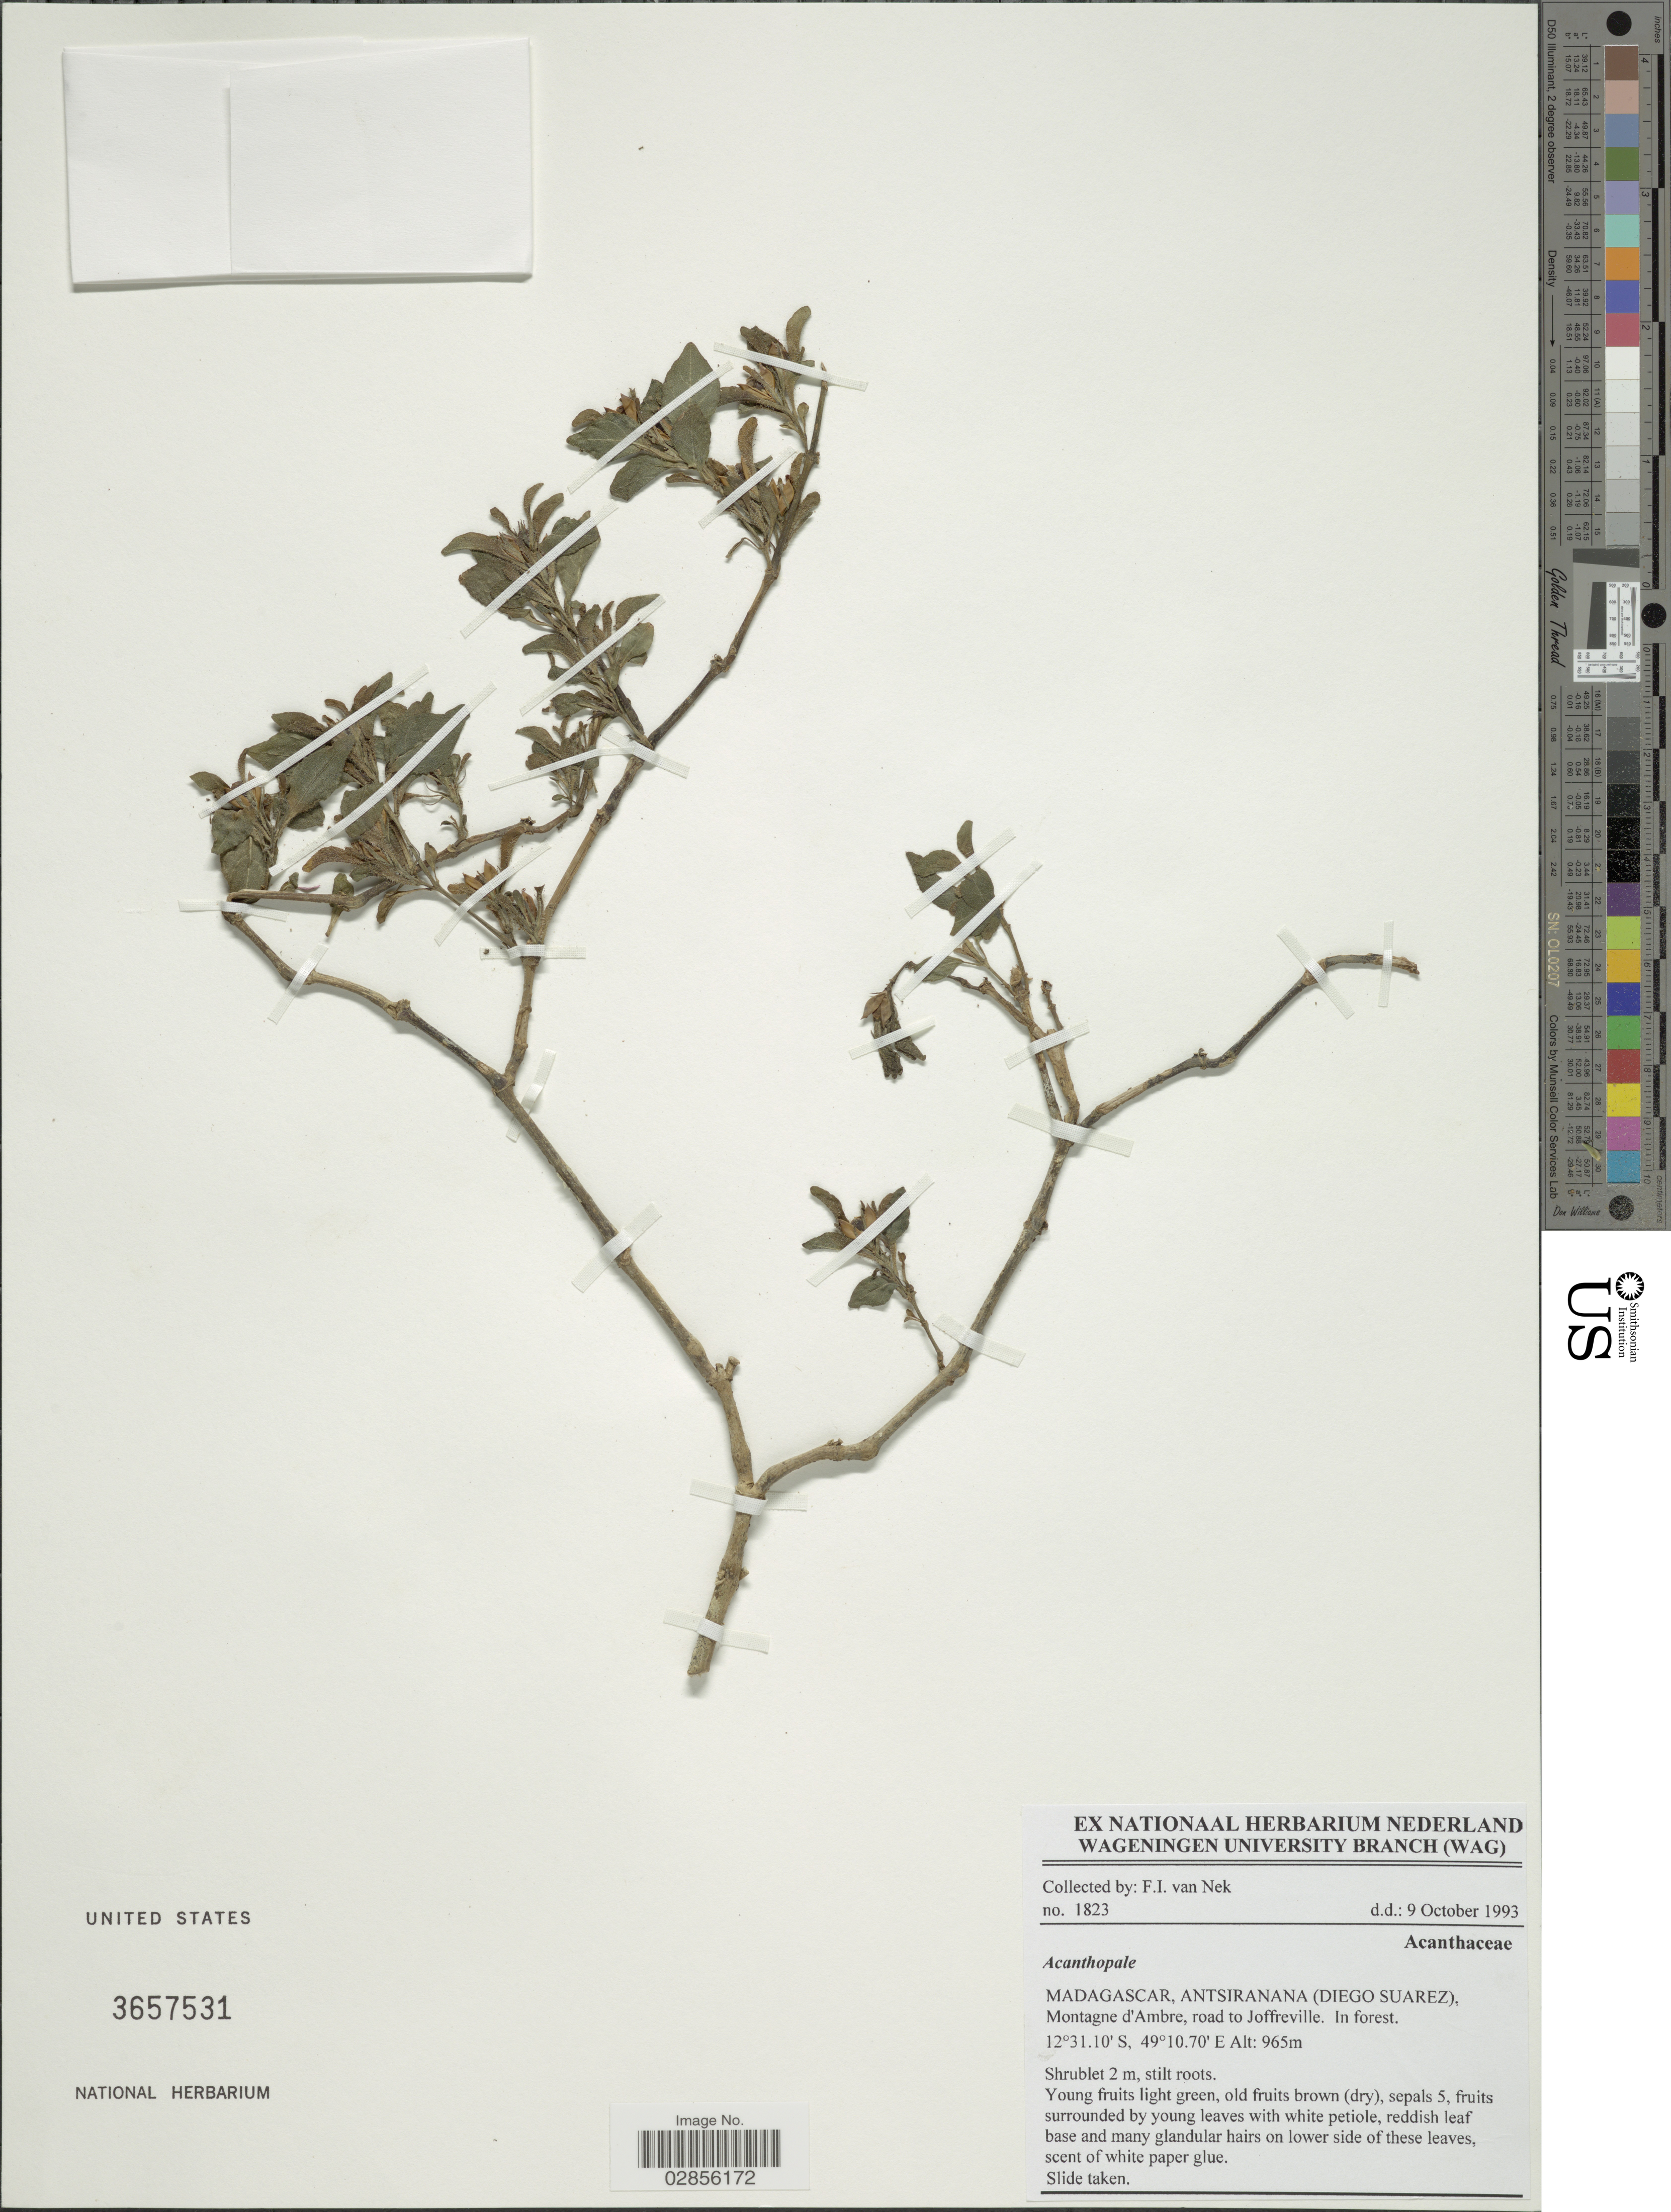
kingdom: Plantae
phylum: Tracheophyta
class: Magnoliopsida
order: Lamiales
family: Acanthaceae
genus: Acanthopale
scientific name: Acanthopale sp.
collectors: F. van Nek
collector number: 1823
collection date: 1993-10-09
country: Madagascar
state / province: Diana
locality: (Diego Suarez). Montagne d'Ambre, road to Joffreville.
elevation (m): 965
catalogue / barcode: US 3657531